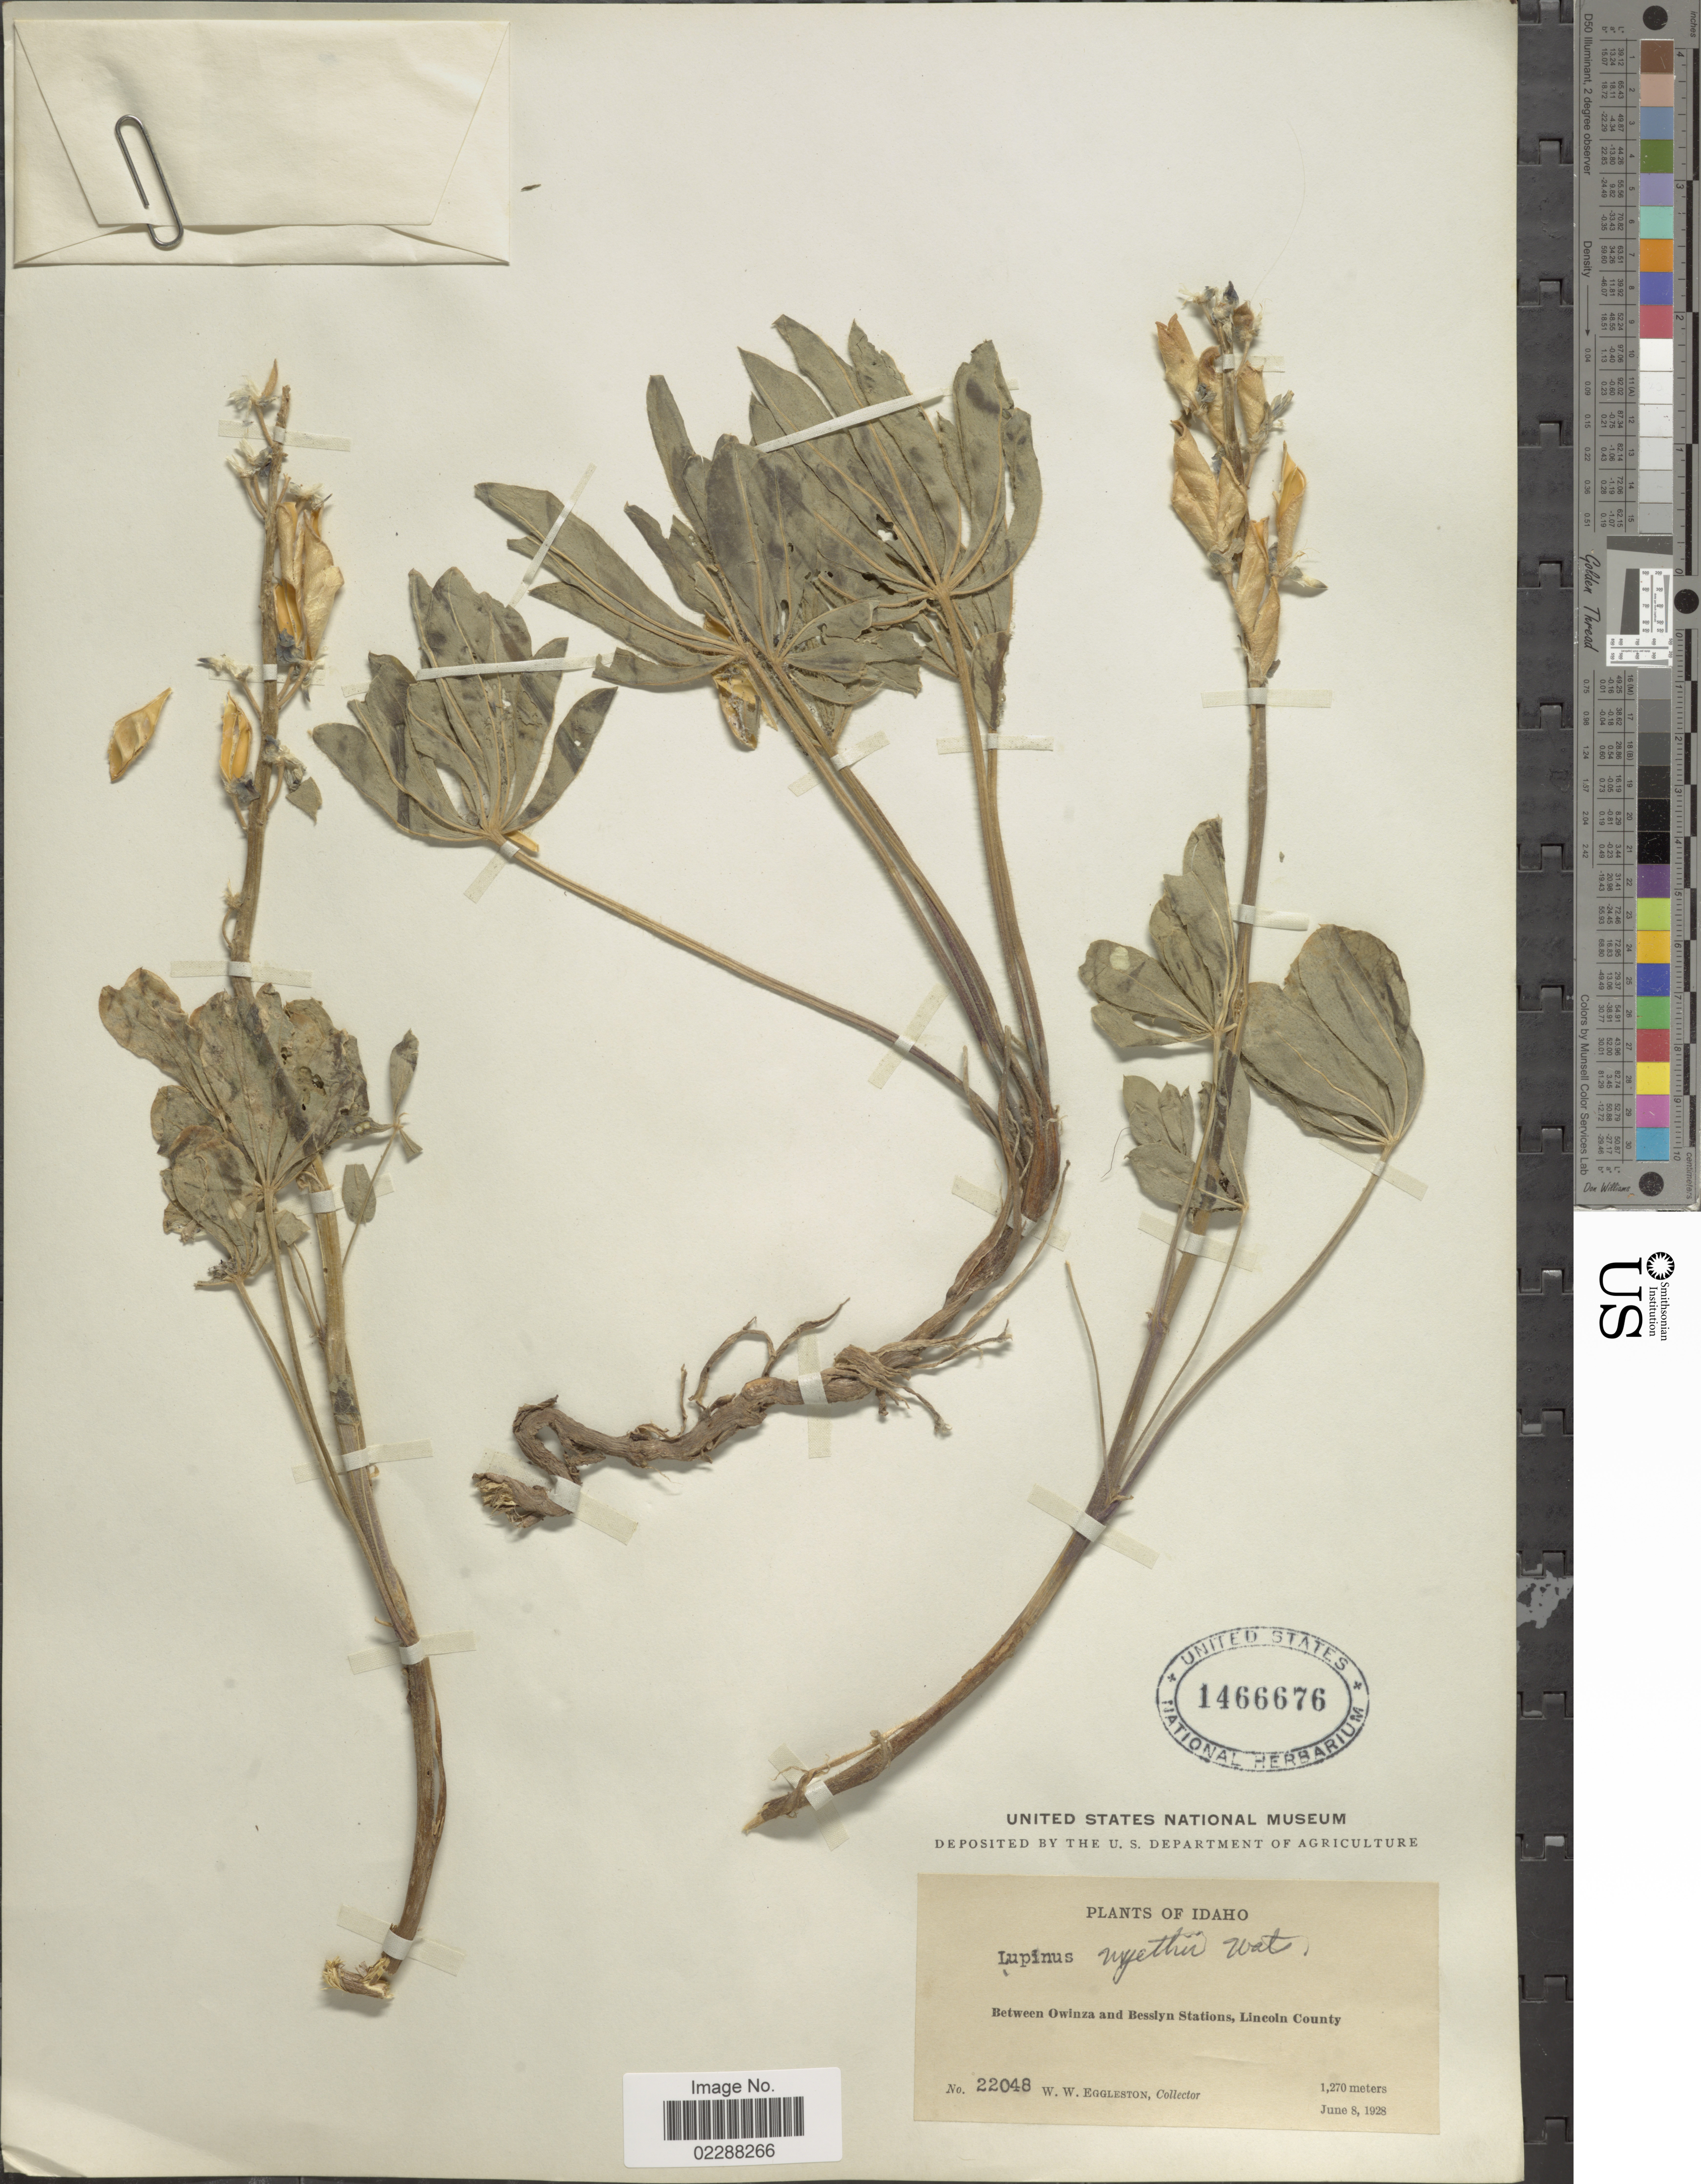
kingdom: Plantae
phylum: Tracheophyta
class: Magnoliopsida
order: Fabales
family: Fabaceae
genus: Lupinus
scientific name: Lupinus wyethii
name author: S. Watson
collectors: W. W. Eggleston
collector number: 22048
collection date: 1928-06-08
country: United States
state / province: Idaho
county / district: Lincoln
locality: Between Owinza and Besslyn Stations, Lincoln County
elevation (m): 1270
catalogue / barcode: US 1466676